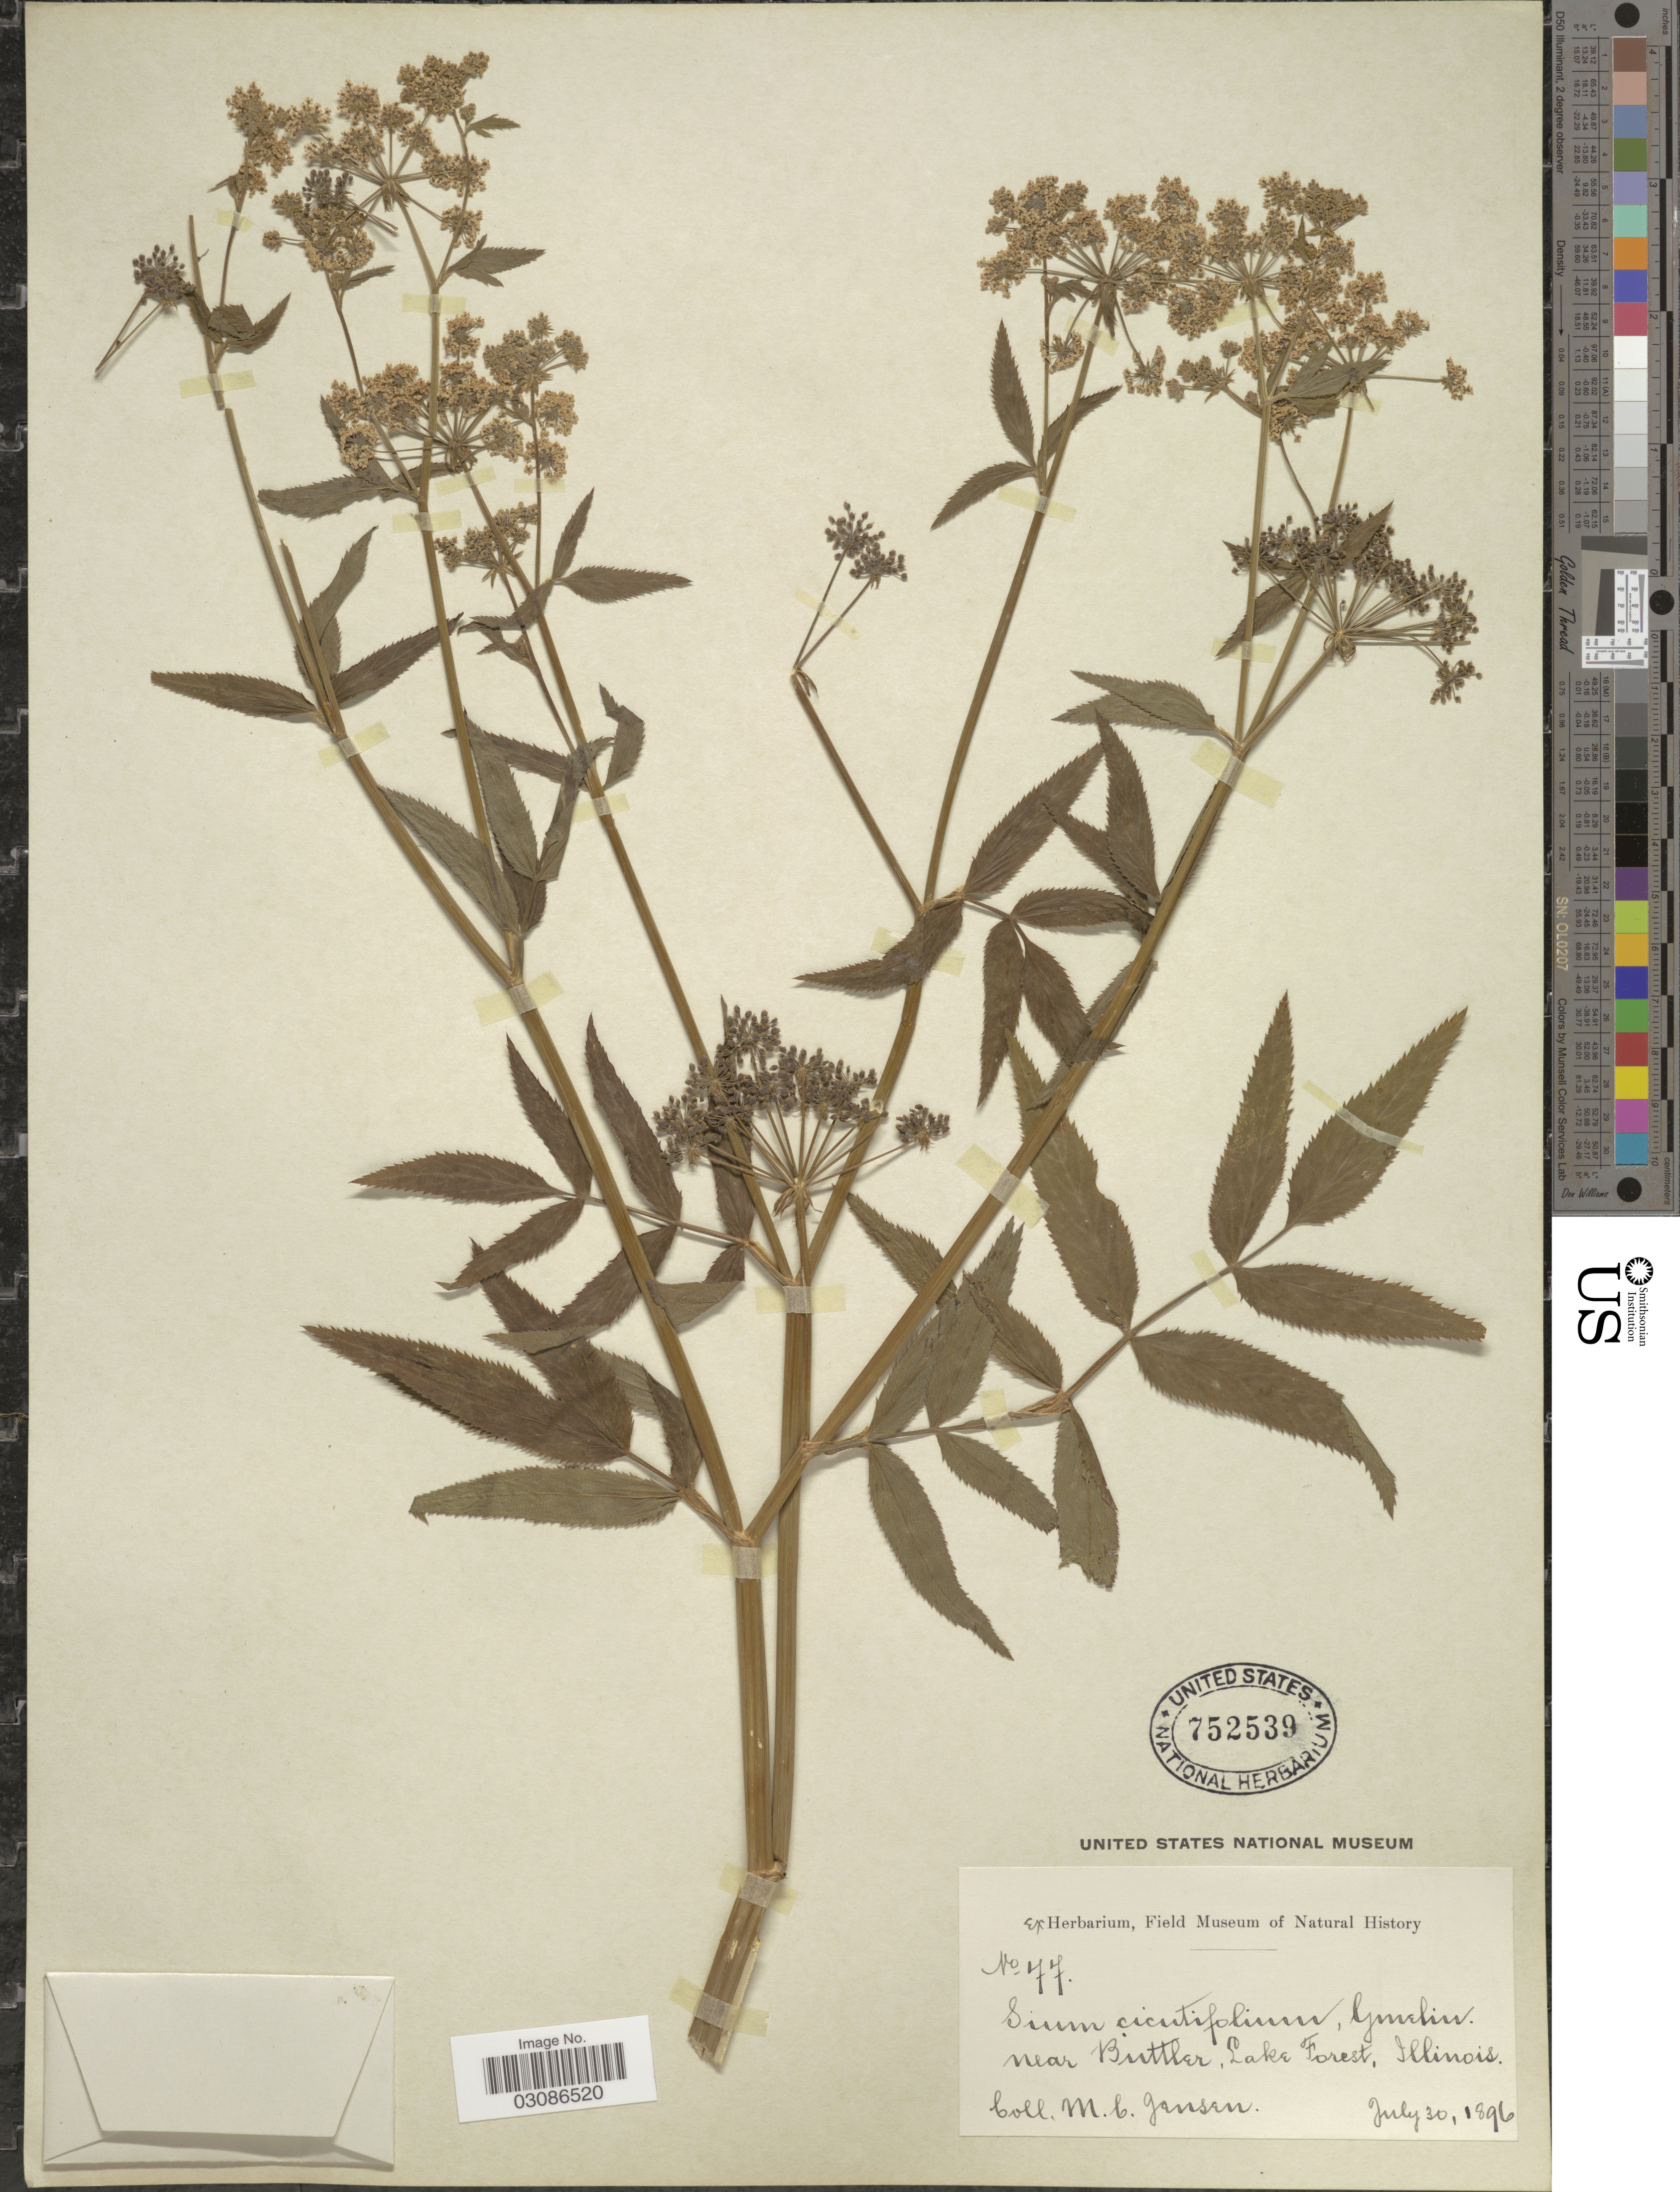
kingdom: Plantae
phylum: Tracheophyta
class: Magnoliopsida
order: Apiales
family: Apiaceae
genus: Sium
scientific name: Sium suave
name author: Walter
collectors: M. Jansen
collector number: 77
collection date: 1896-07-30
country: United States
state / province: Illinois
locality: Near Buttler, Lake Forest.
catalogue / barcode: US 752539